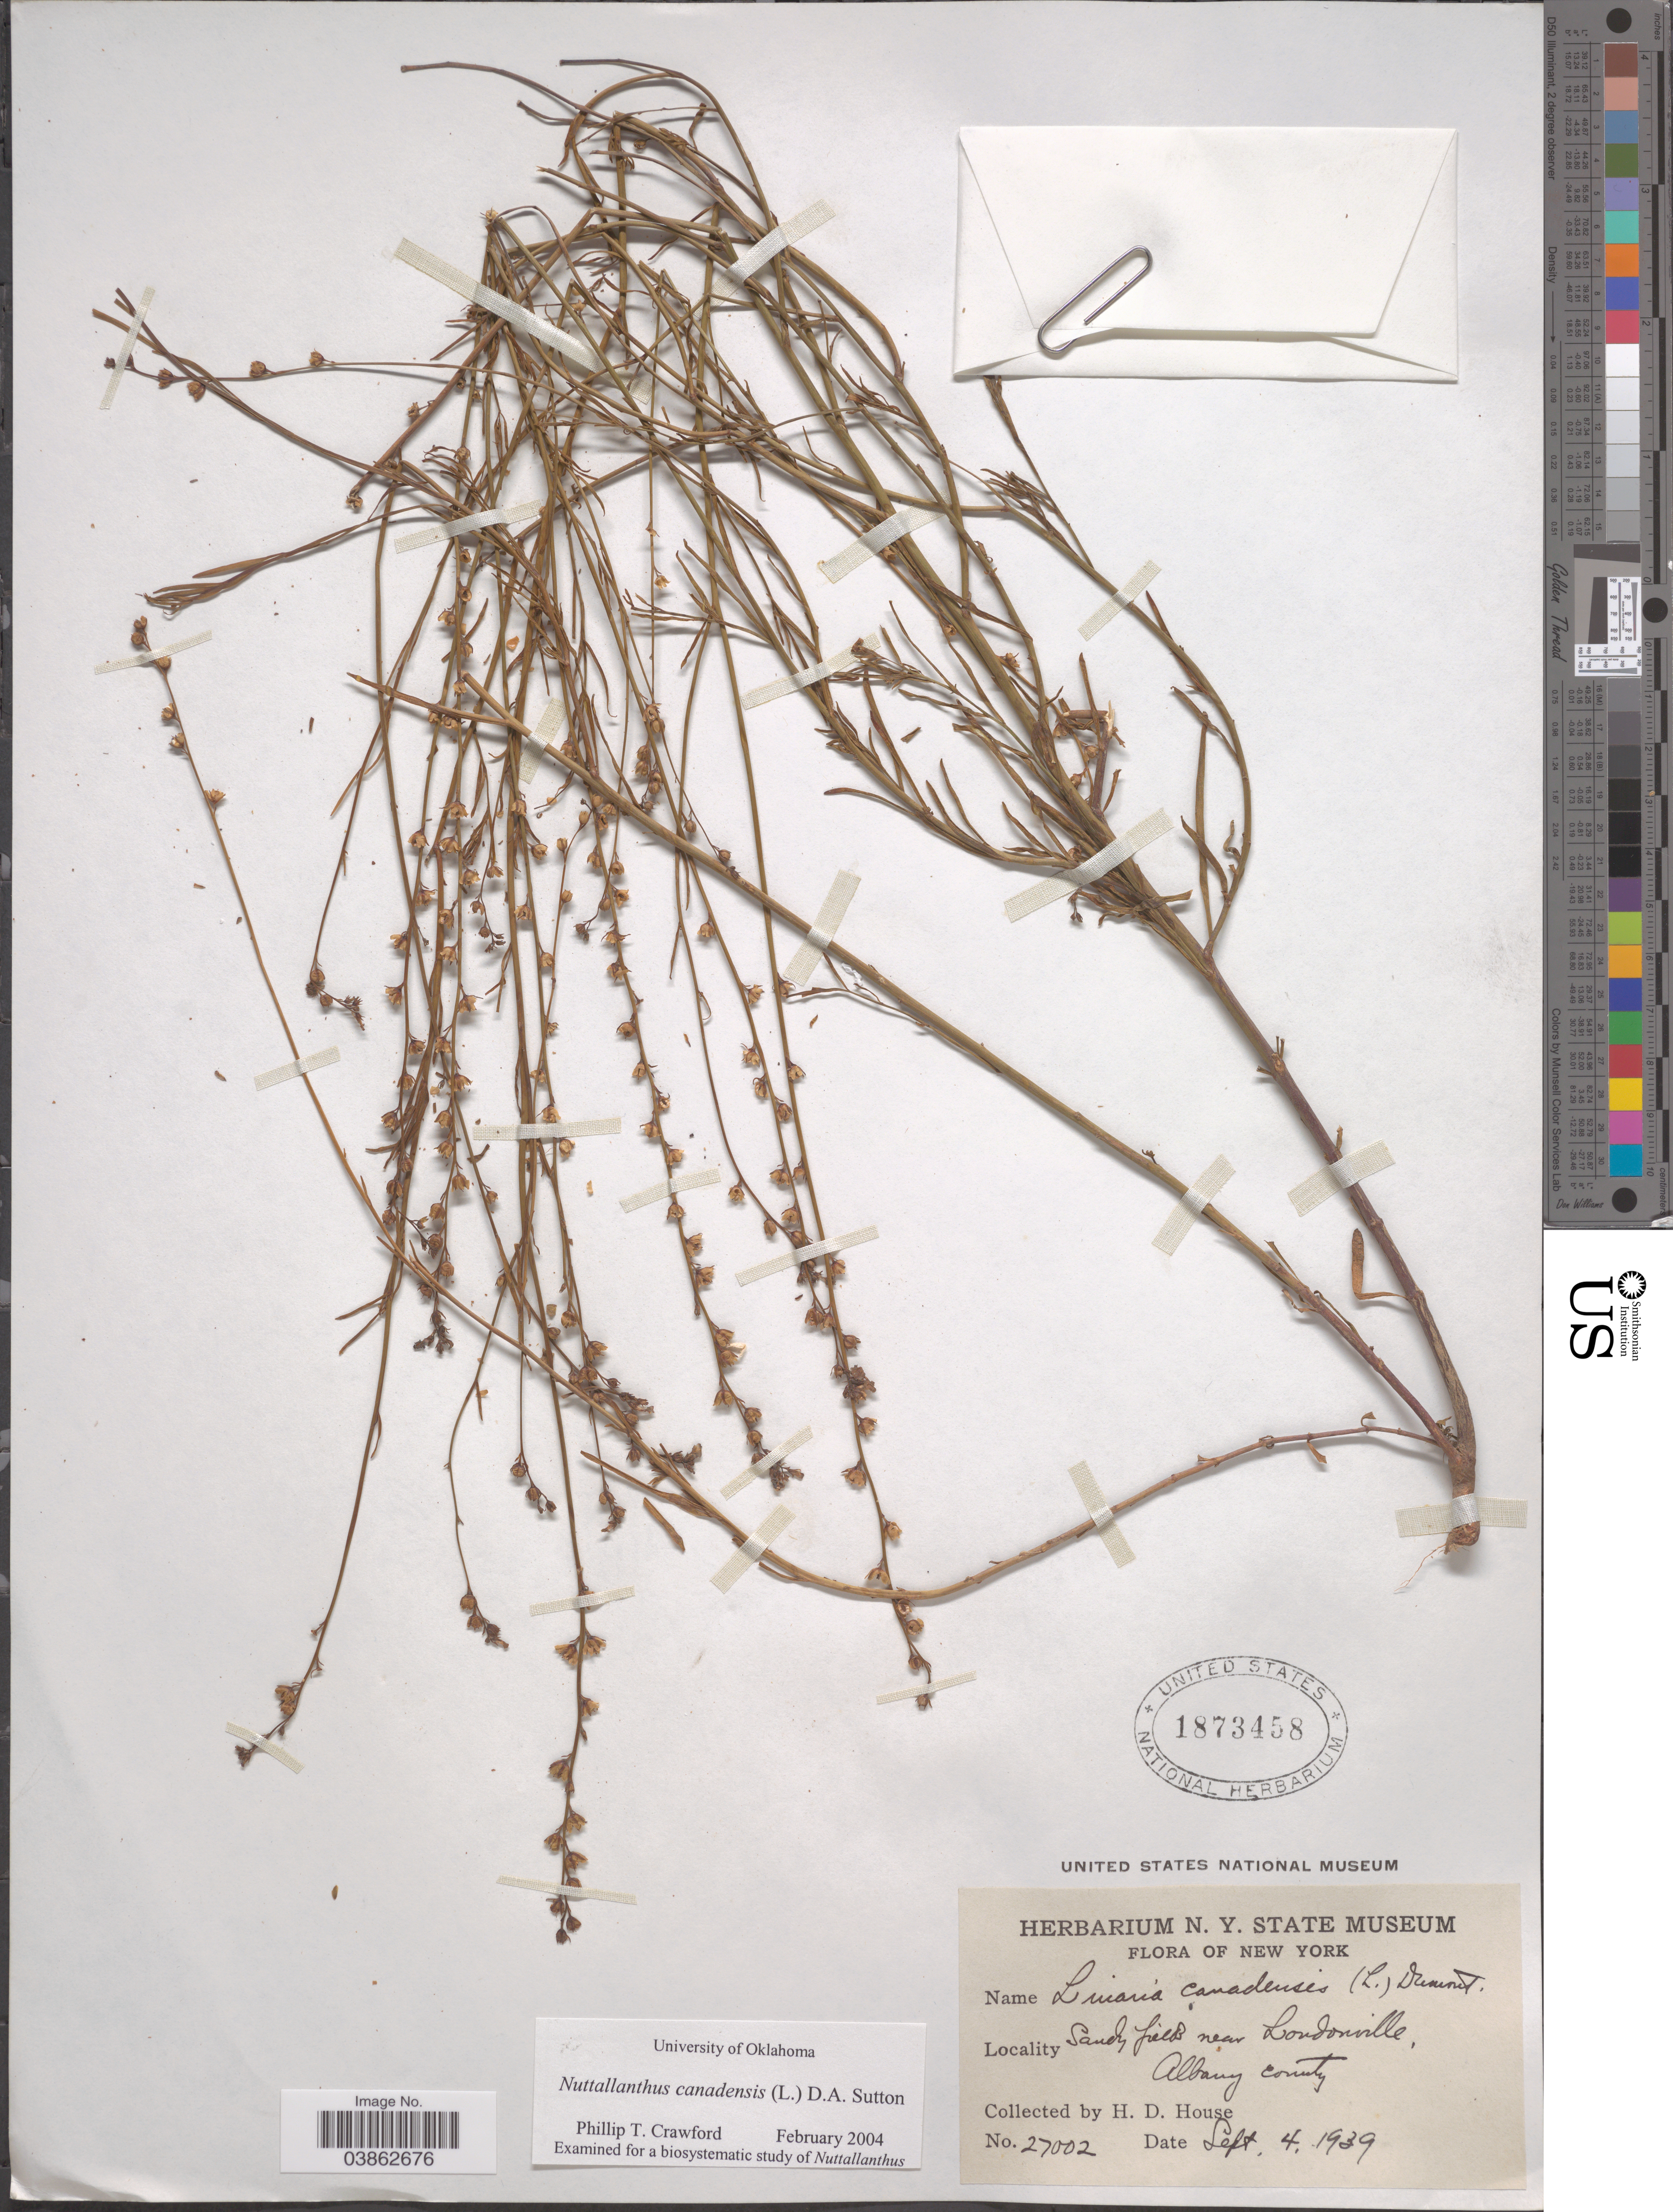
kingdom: Plantae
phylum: Tracheophyta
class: Magnoliopsida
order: Lamiales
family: Plantaginaceae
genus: Linaria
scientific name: Linaria canadensis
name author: (L.) Dum. Cours.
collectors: H. D. House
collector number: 27002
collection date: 1939-09-04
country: United States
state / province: New York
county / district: Albany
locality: Sandy fields near Londonville. Albany county.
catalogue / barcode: US 1873458